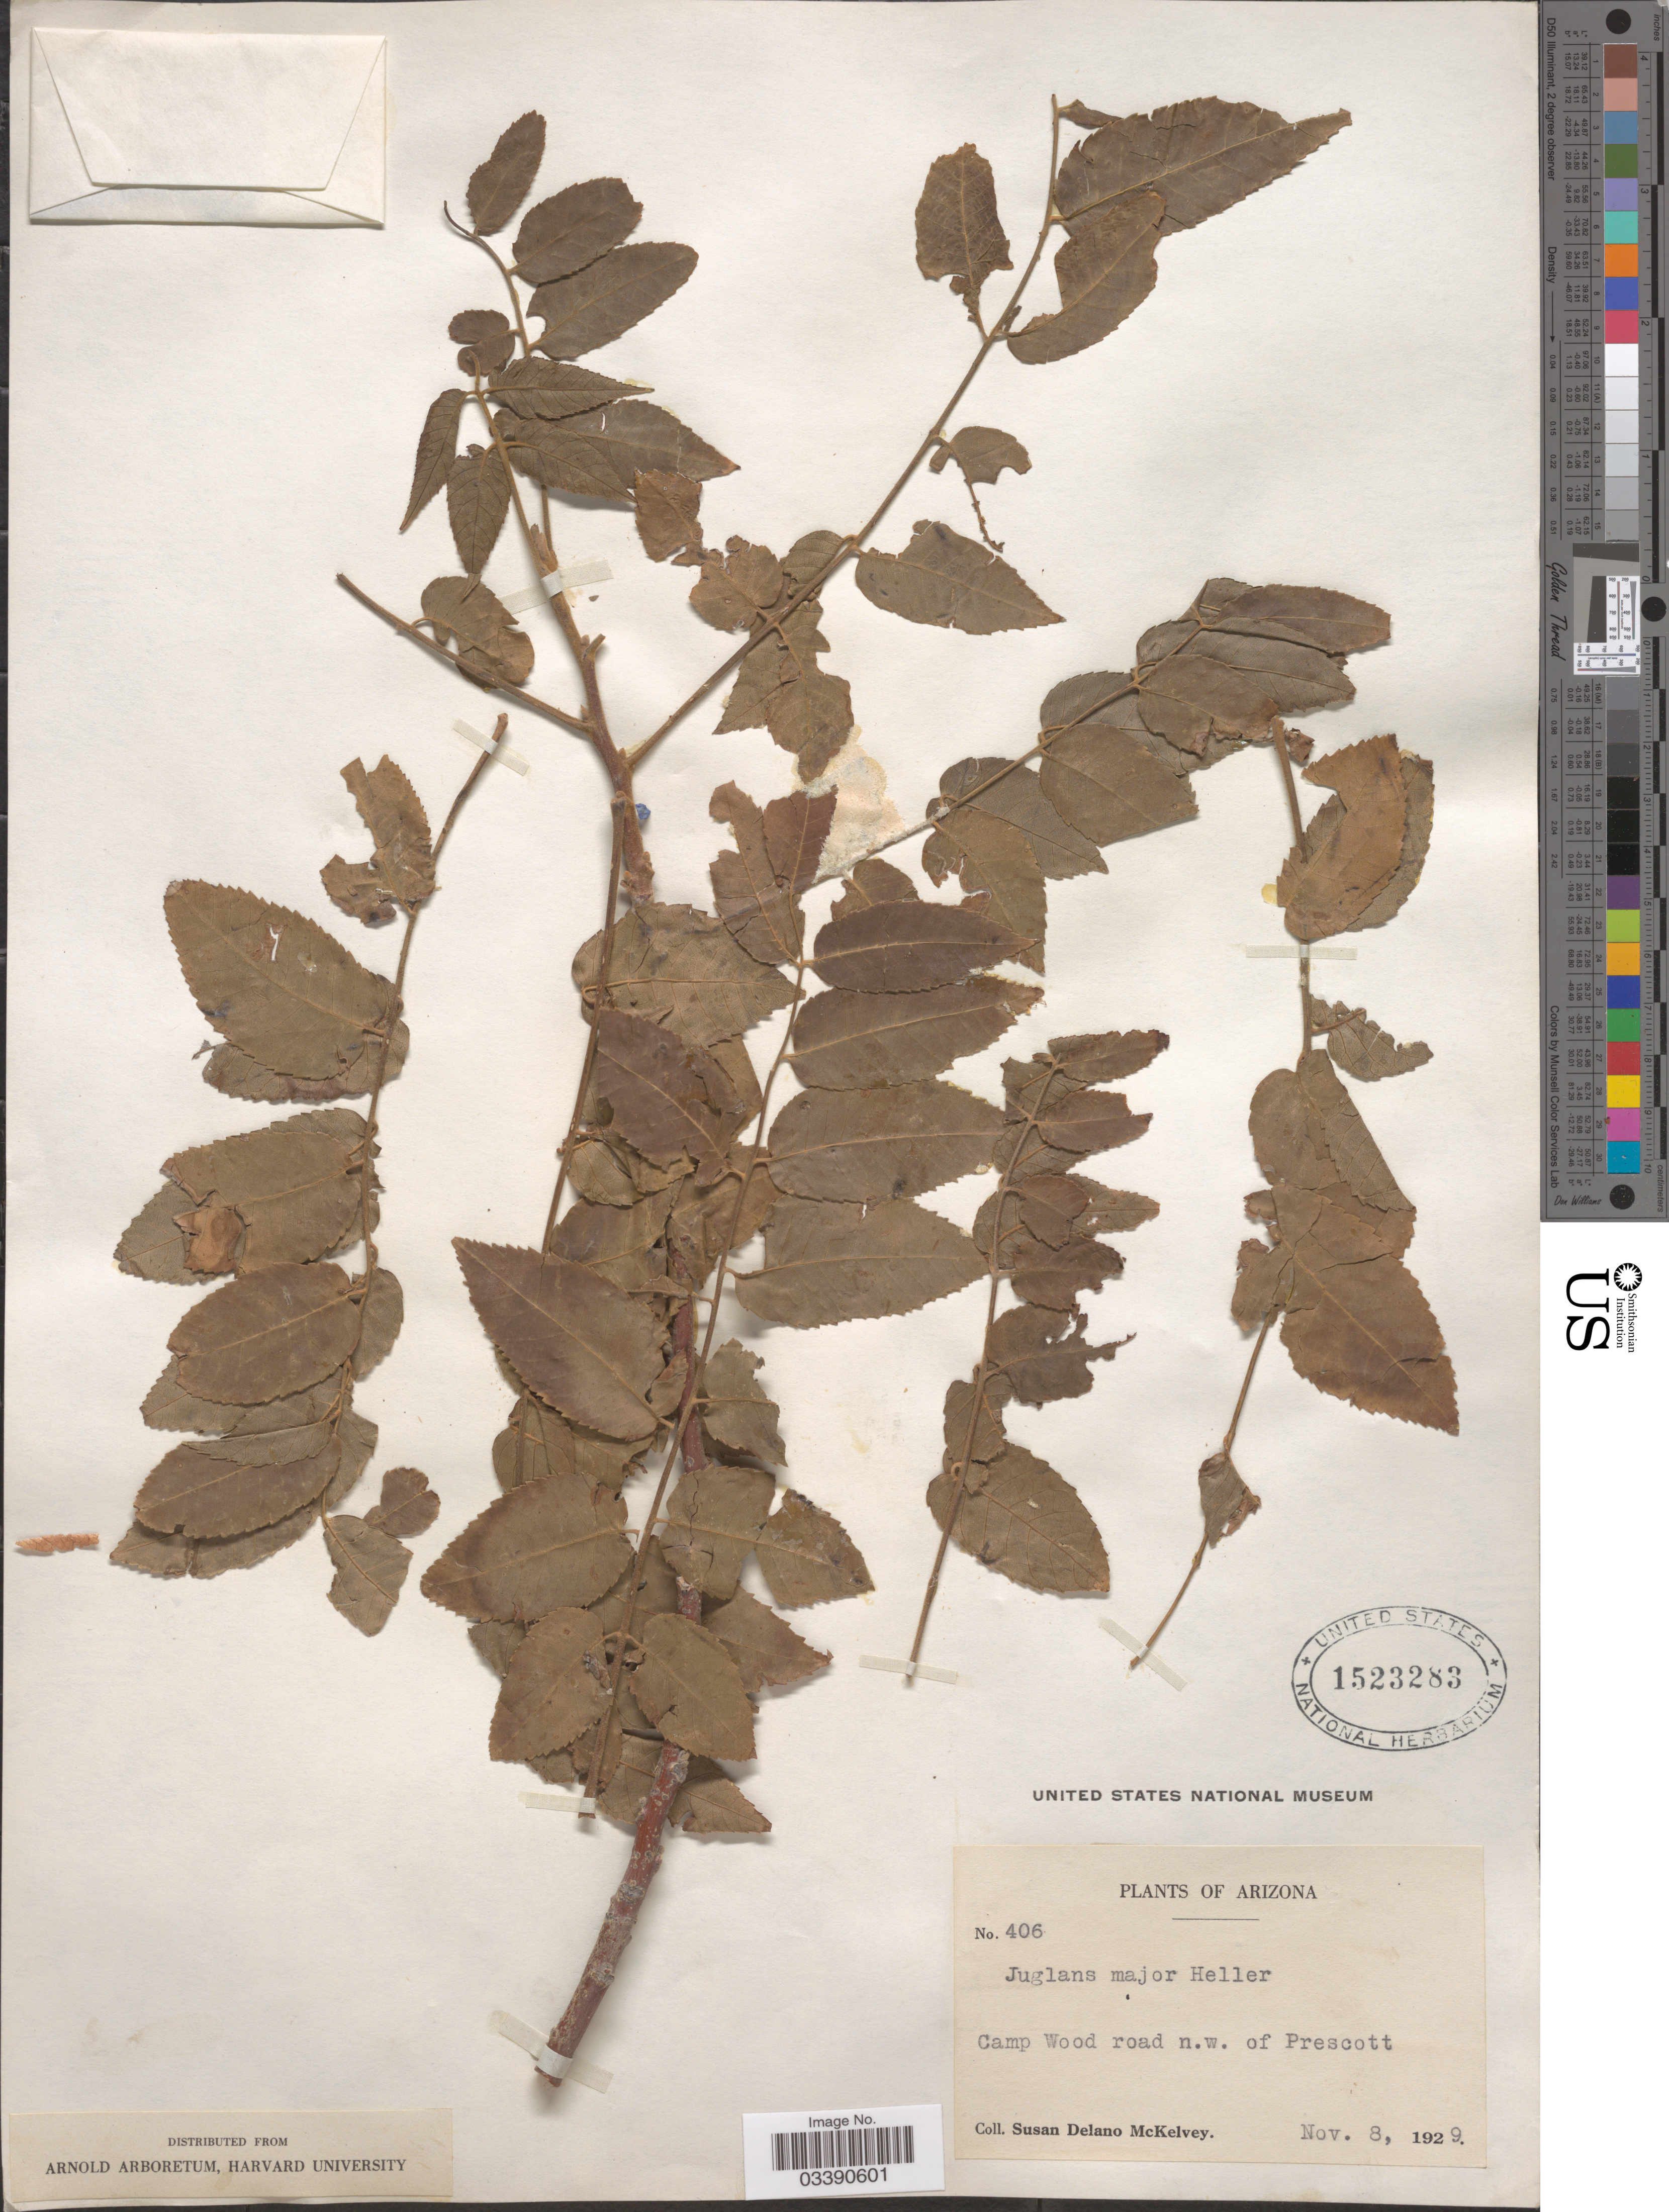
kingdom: Plantae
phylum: Tracheophyta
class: Magnoliopsida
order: Fagales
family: Juglandaceae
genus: Juglans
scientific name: Juglans major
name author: (Torr.) A. Heller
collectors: S. A. McKelvey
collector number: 406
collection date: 1929-11-08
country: United States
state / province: Arizona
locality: Camp Wood road n.w. of Prescott.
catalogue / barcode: US 1523283